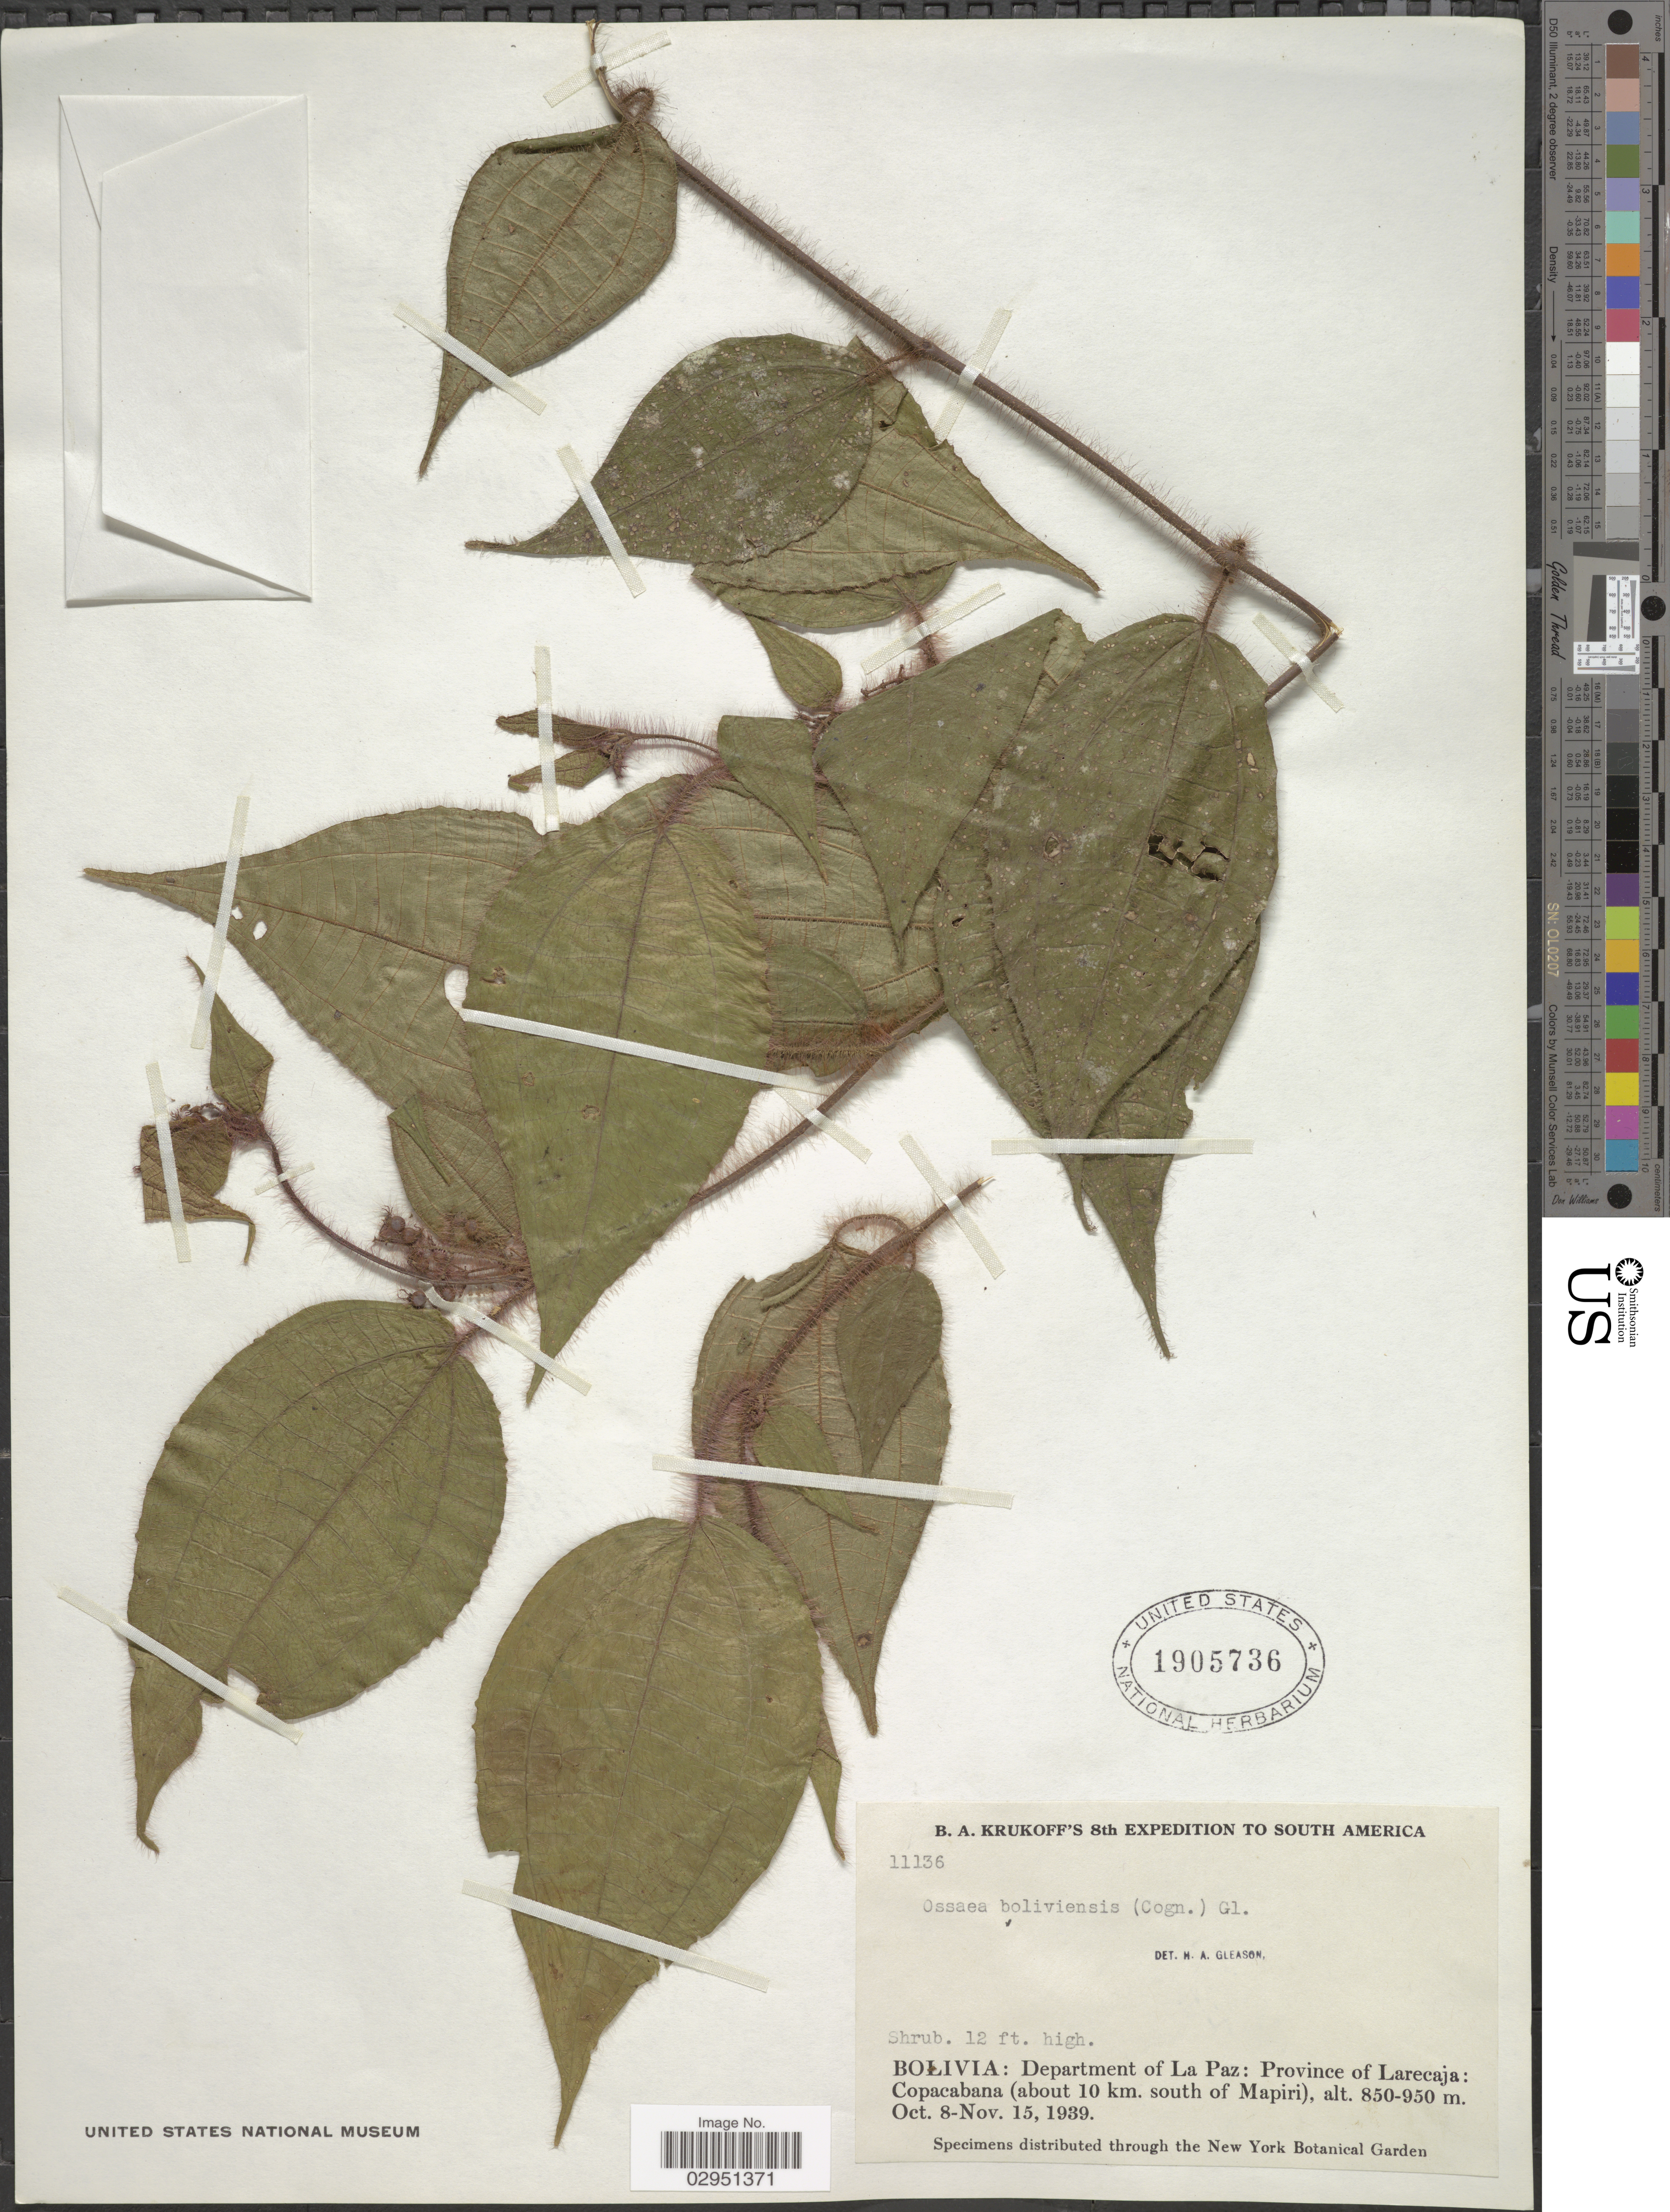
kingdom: Plantae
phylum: Tracheophyta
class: Magnoliopsida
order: Myrtales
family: Melastomataceae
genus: Ossaea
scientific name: Ossaea boliviensis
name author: (Cogn.) Gleason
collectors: B. A. Krukoff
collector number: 11136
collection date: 1939-10-08/1939-11-15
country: Bolivia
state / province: La Paz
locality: Department of La Paz: Province of Larecaja: Copacabana (about 10 km. south of Mapiri).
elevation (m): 850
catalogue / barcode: US 1905736